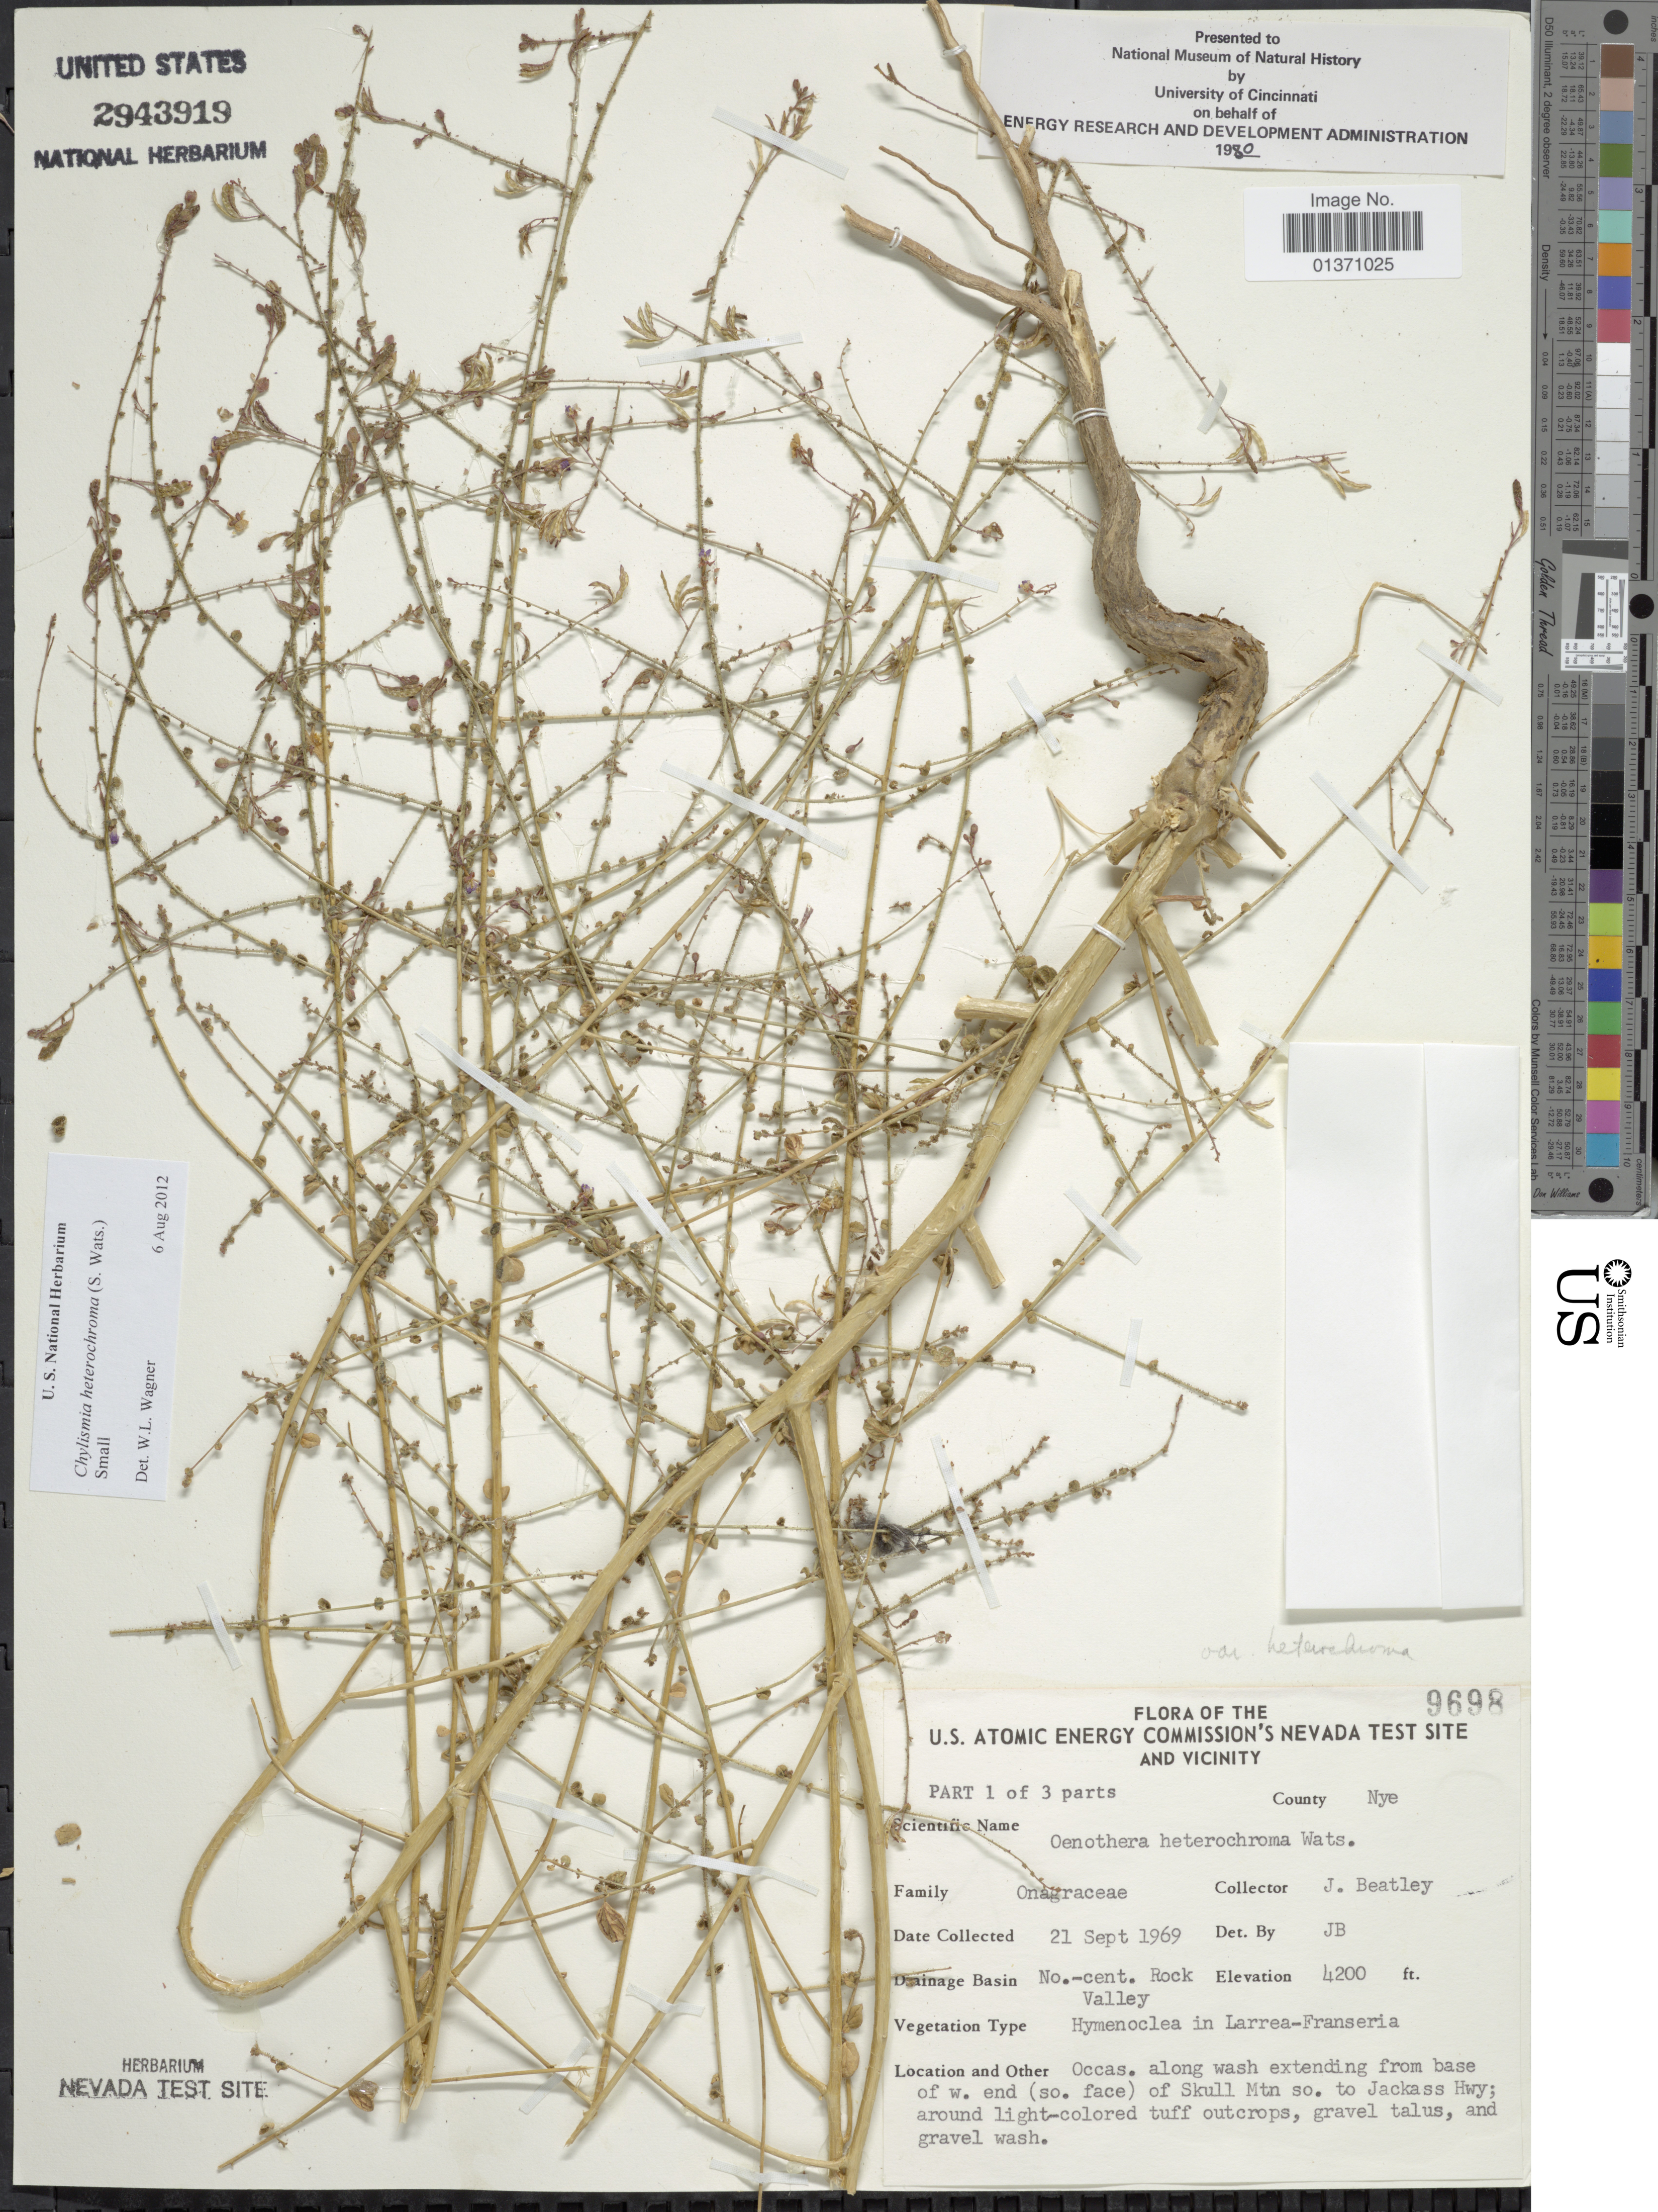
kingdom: Plantae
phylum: Tracheophyta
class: Magnoliopsida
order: Myrtales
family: Onagraceae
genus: Chylismia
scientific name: Chylismia heterochroma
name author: (S. Watson) Small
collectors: J. C. Beatley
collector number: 9698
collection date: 1969-09-21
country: United States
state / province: Nevada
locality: U. S. Atomic Energy Commission's Nevada Test Site and Vicinity, No.-cent. Rock Valley, occas. along wash extending from base of w. end (so. face) of Skull Mtn so. to Jackass Hwy, County Nye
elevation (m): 1280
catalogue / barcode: US 2943919